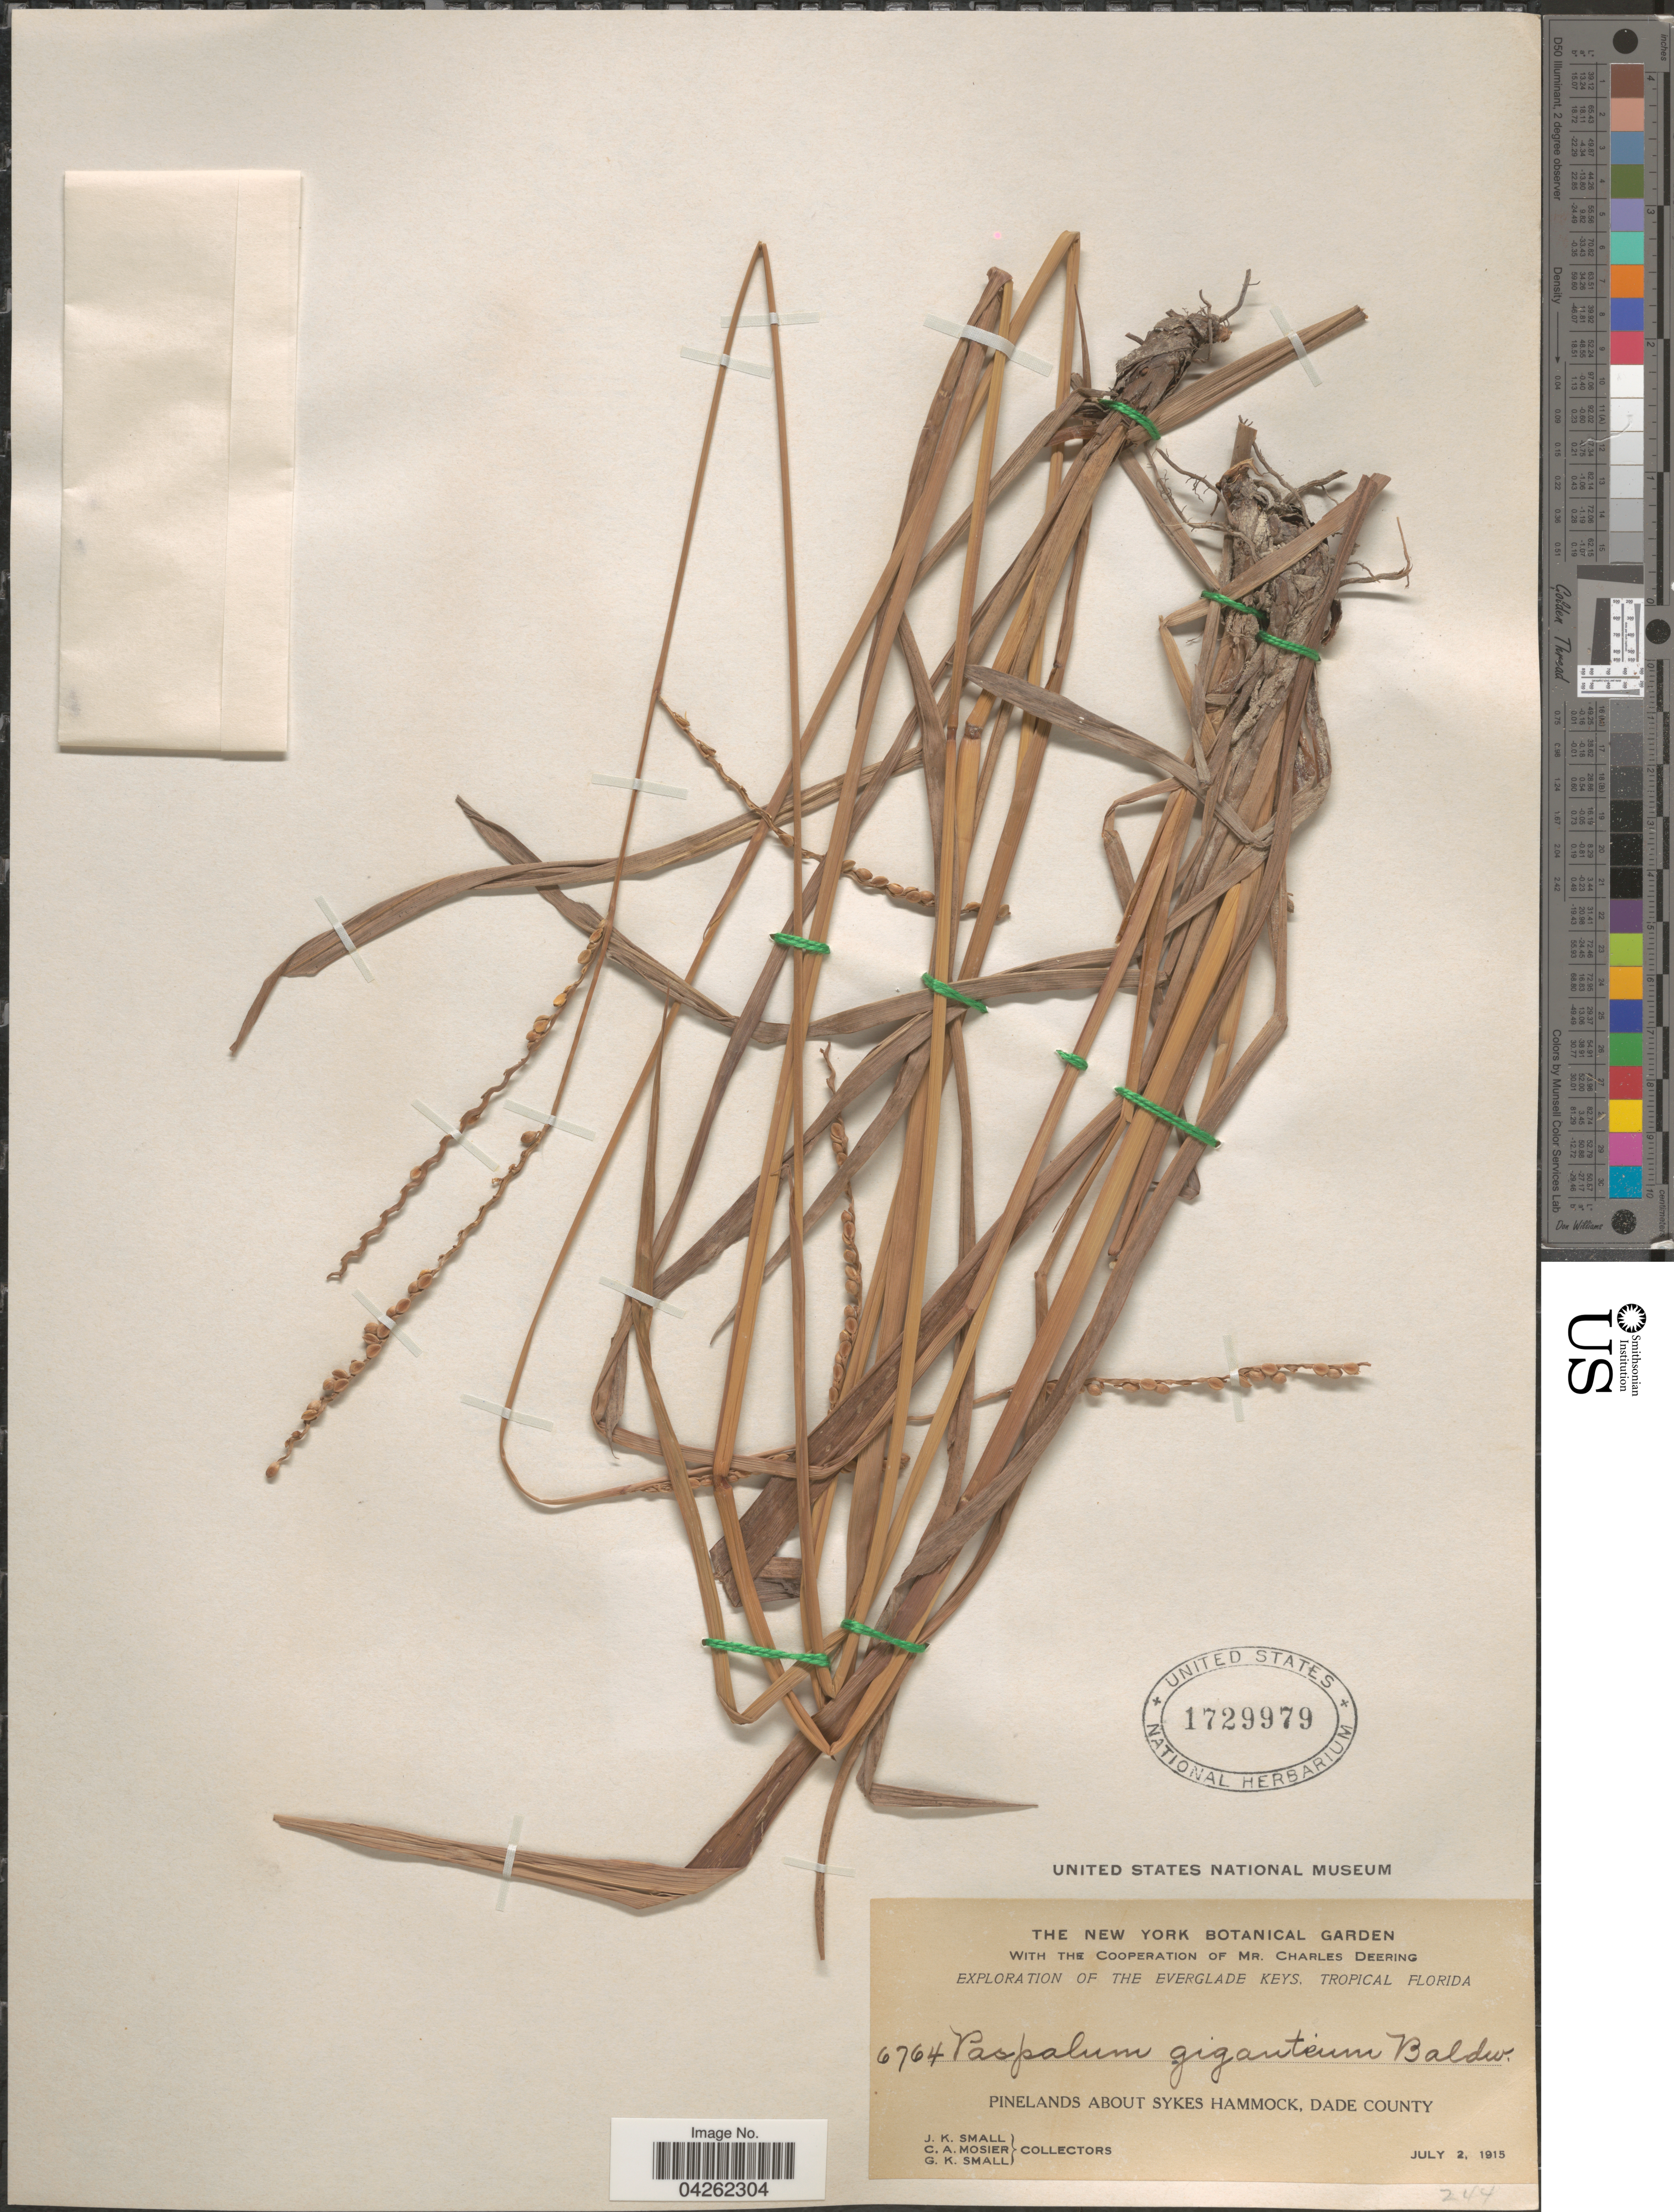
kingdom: Plantae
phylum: Tracheophyta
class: Liliopsida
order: Poales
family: Poaceae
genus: Paspalum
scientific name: Paspalum giganteum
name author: Baldwin ex Vasey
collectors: J. K. Small, C. A. Mosier & G. K. Small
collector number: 6764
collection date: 1915-07-02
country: United States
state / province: Florida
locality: Exploration of The Everglades Keys, Tropical Florida. Pinelands about Sykes Hammock, Dade County.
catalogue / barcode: US 1729979